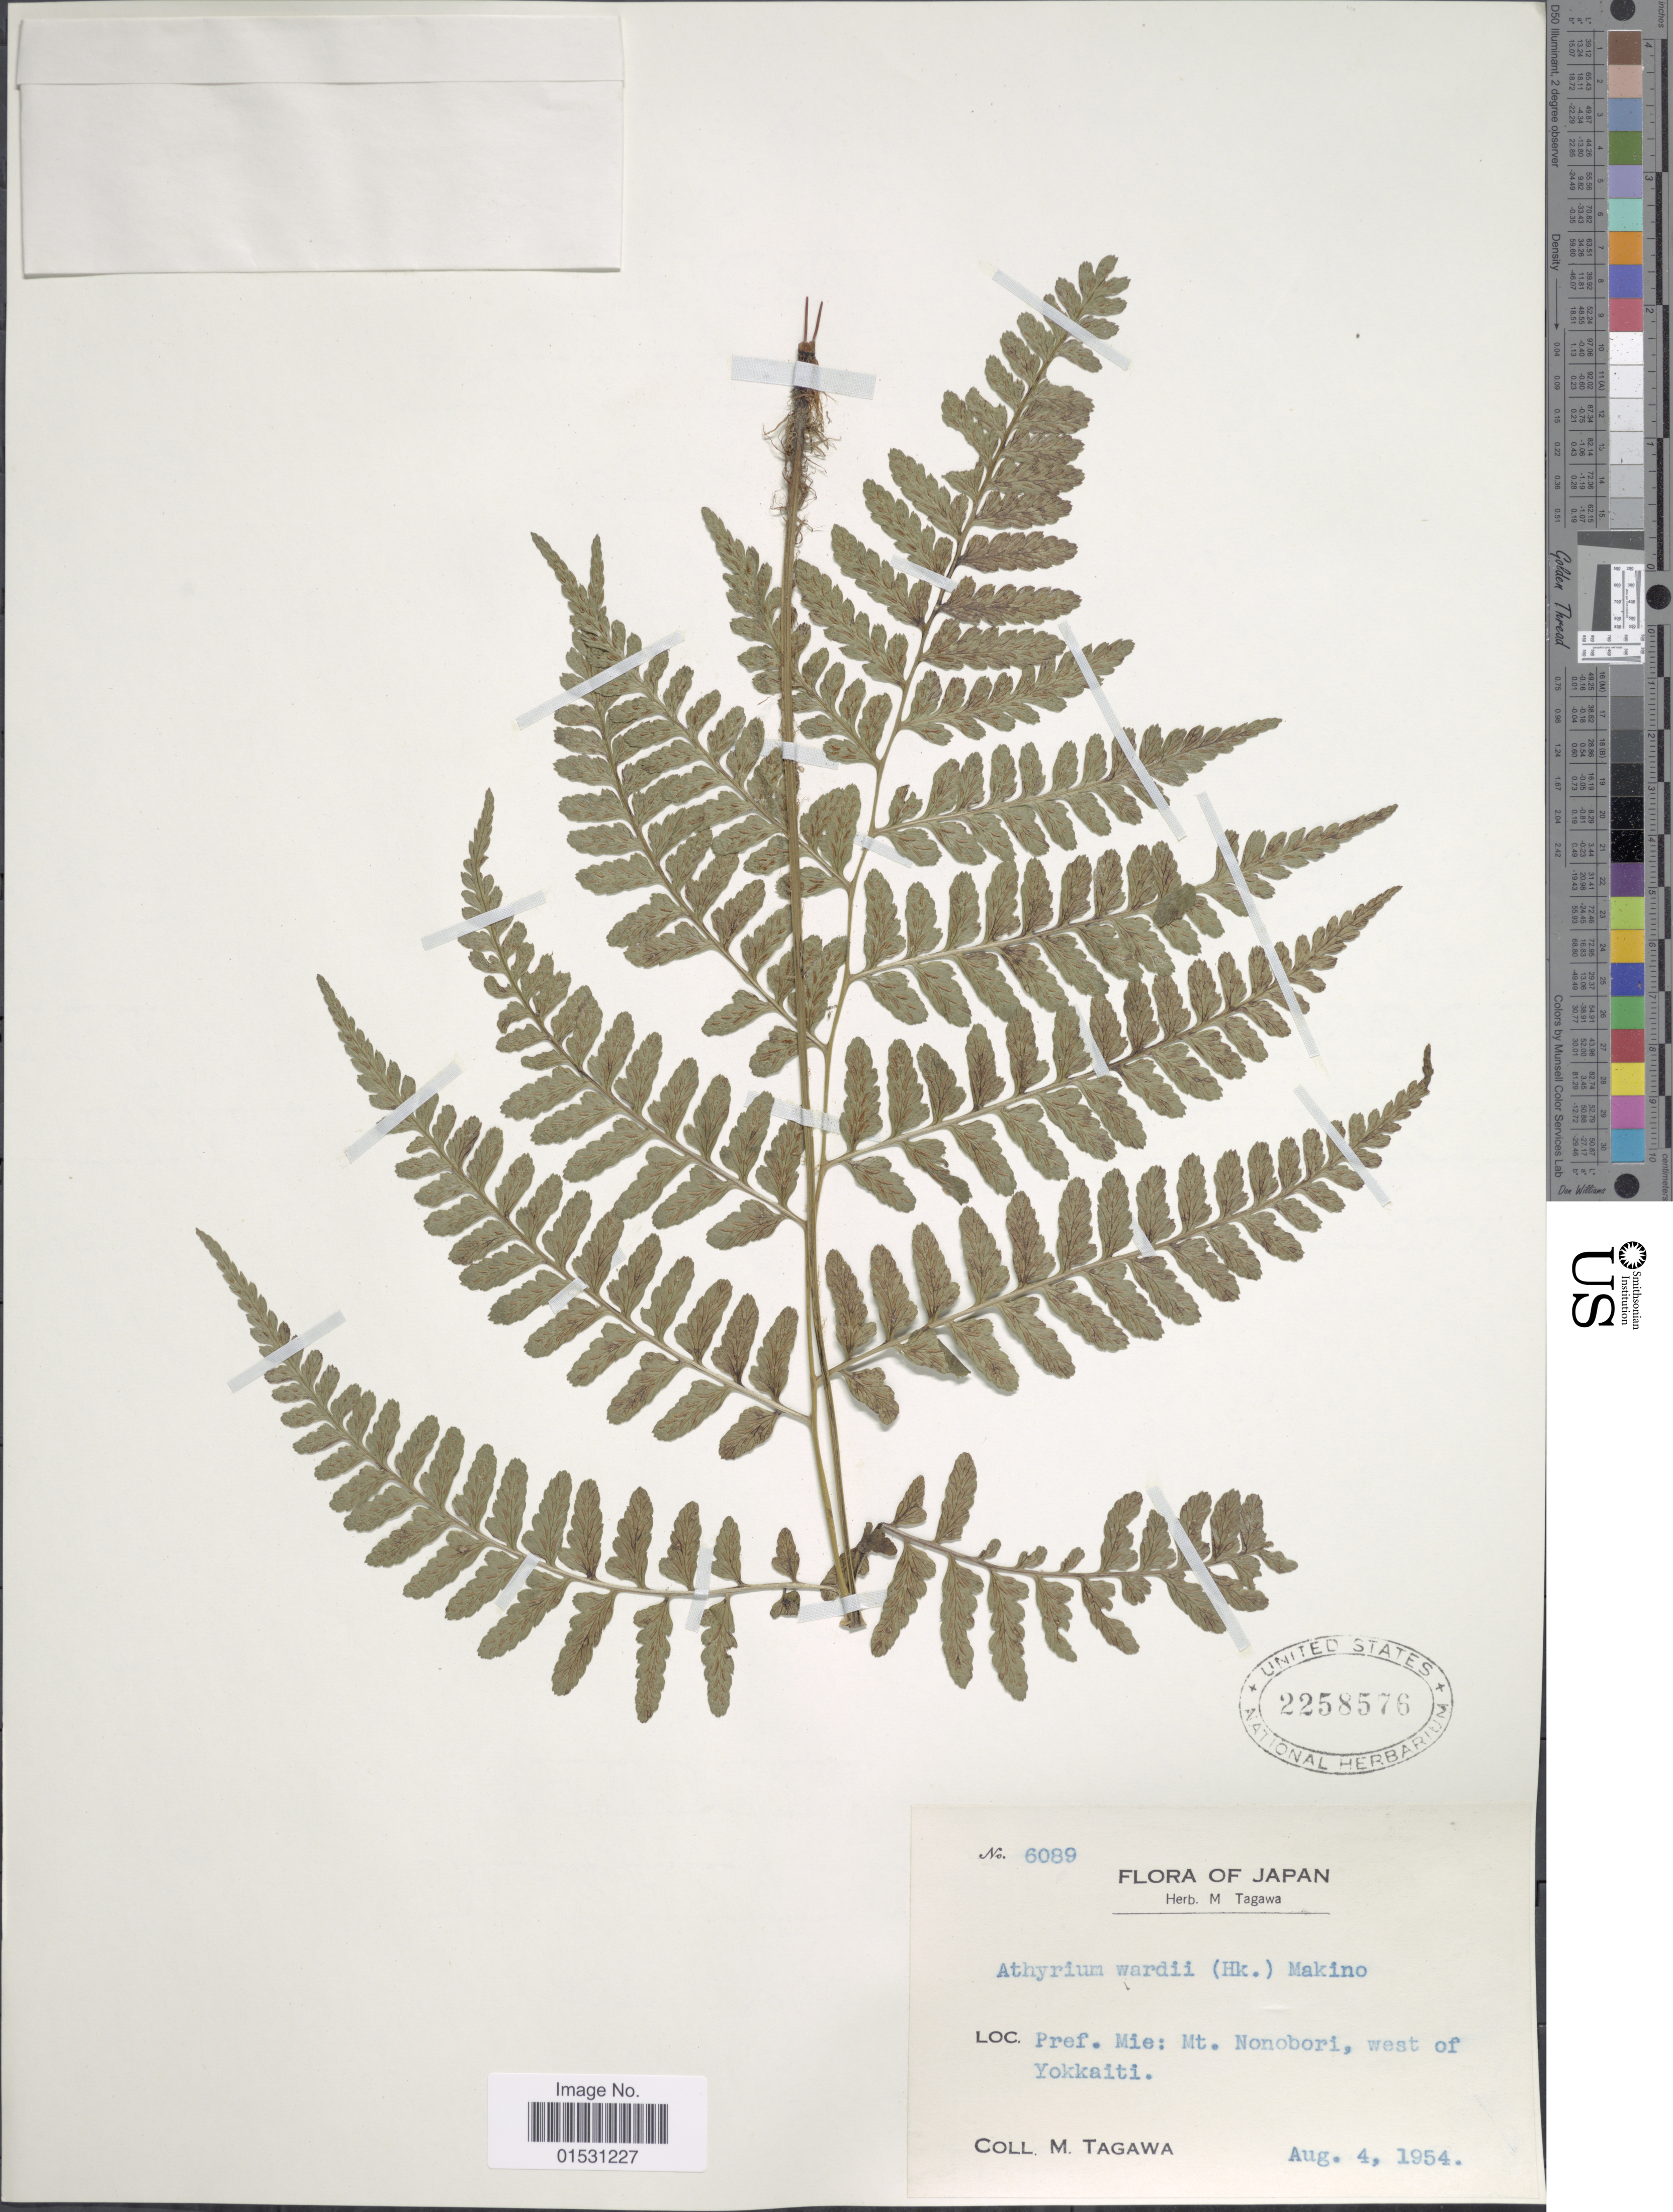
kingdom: Plantae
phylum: Tracheophyta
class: Polypodiopsida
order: Polypodiales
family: Athyriaceae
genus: Athyrium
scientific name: Athyrium wardii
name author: (Hook.) Makino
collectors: M. Tagawa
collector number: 6089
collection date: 1954-08-04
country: Japan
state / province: Mie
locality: Pref. Mie: Mt. Nonobori, west of Yokkaiti.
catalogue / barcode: US 2258576